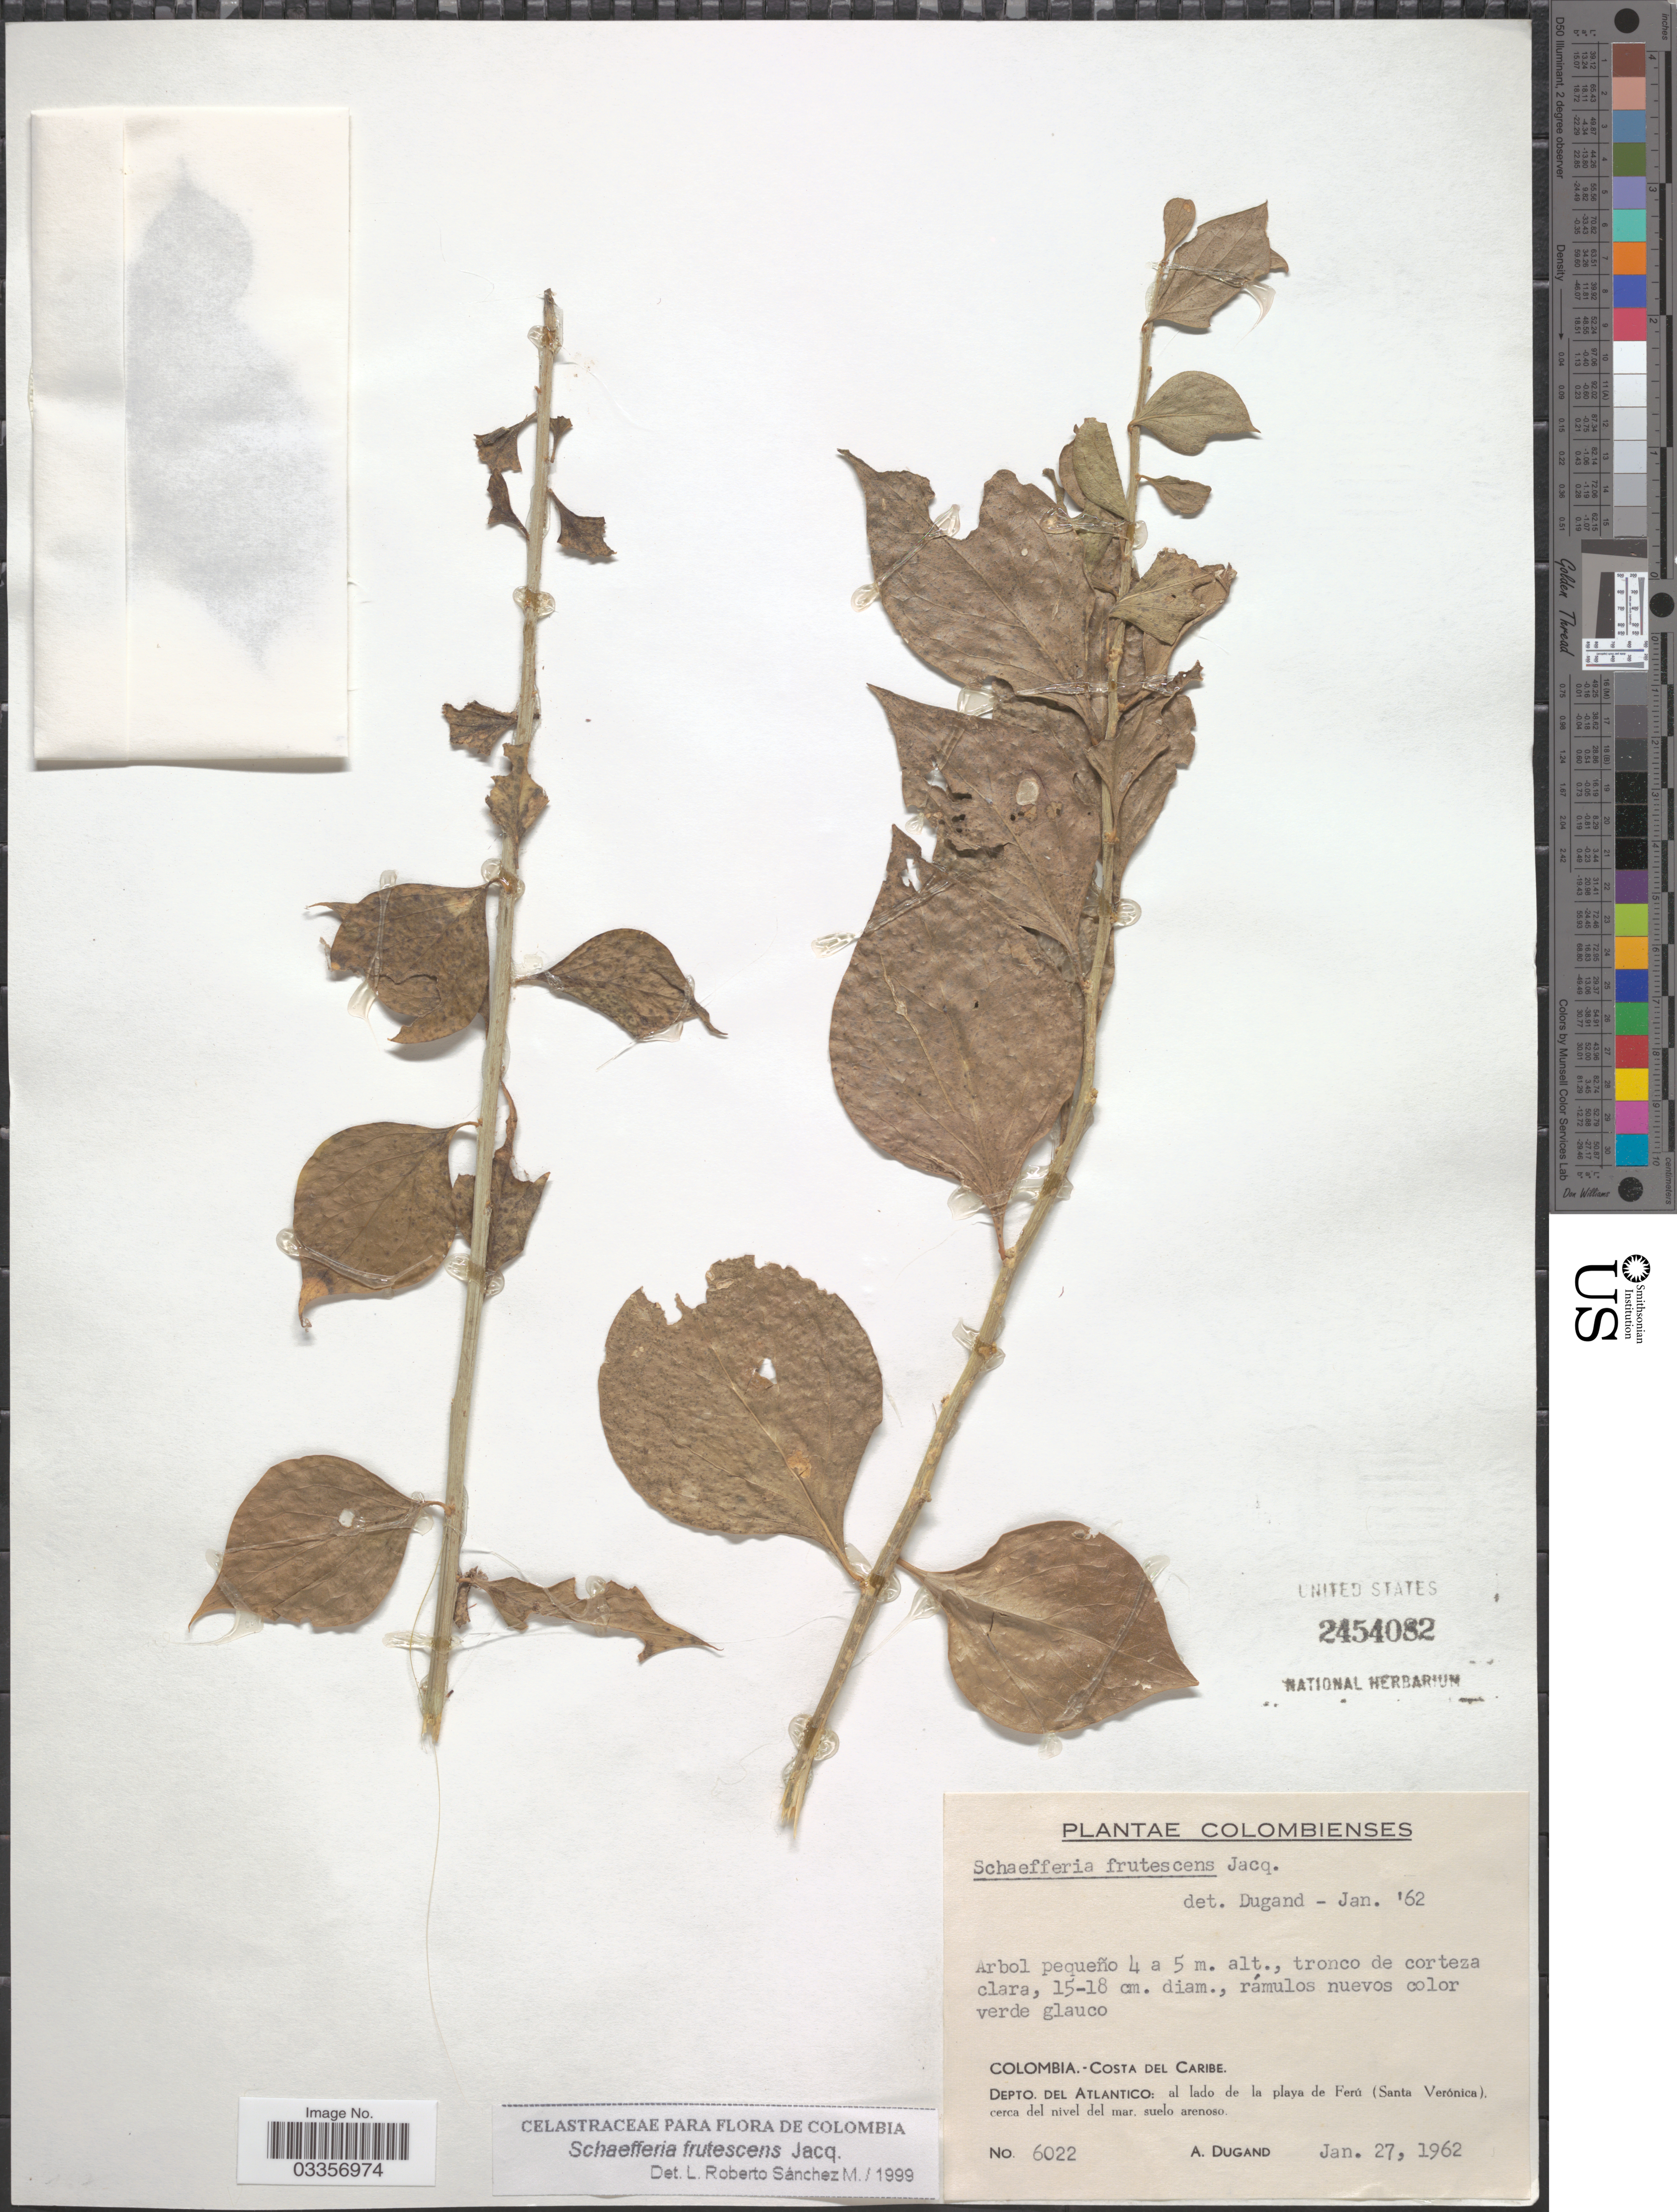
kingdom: Plantae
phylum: Tracheophyta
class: Magnoliopsida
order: Celastrales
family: Celastraceae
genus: Schaefferia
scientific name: Schaefferia frutescens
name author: Jacq.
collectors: A. Dugand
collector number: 6022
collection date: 1962-01-27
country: Colombia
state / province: Atlántico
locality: Costa del Caribe. Depto. del Atlantico: al lado de la playa de Ferú (Santa Verónica).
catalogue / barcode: US 2454082